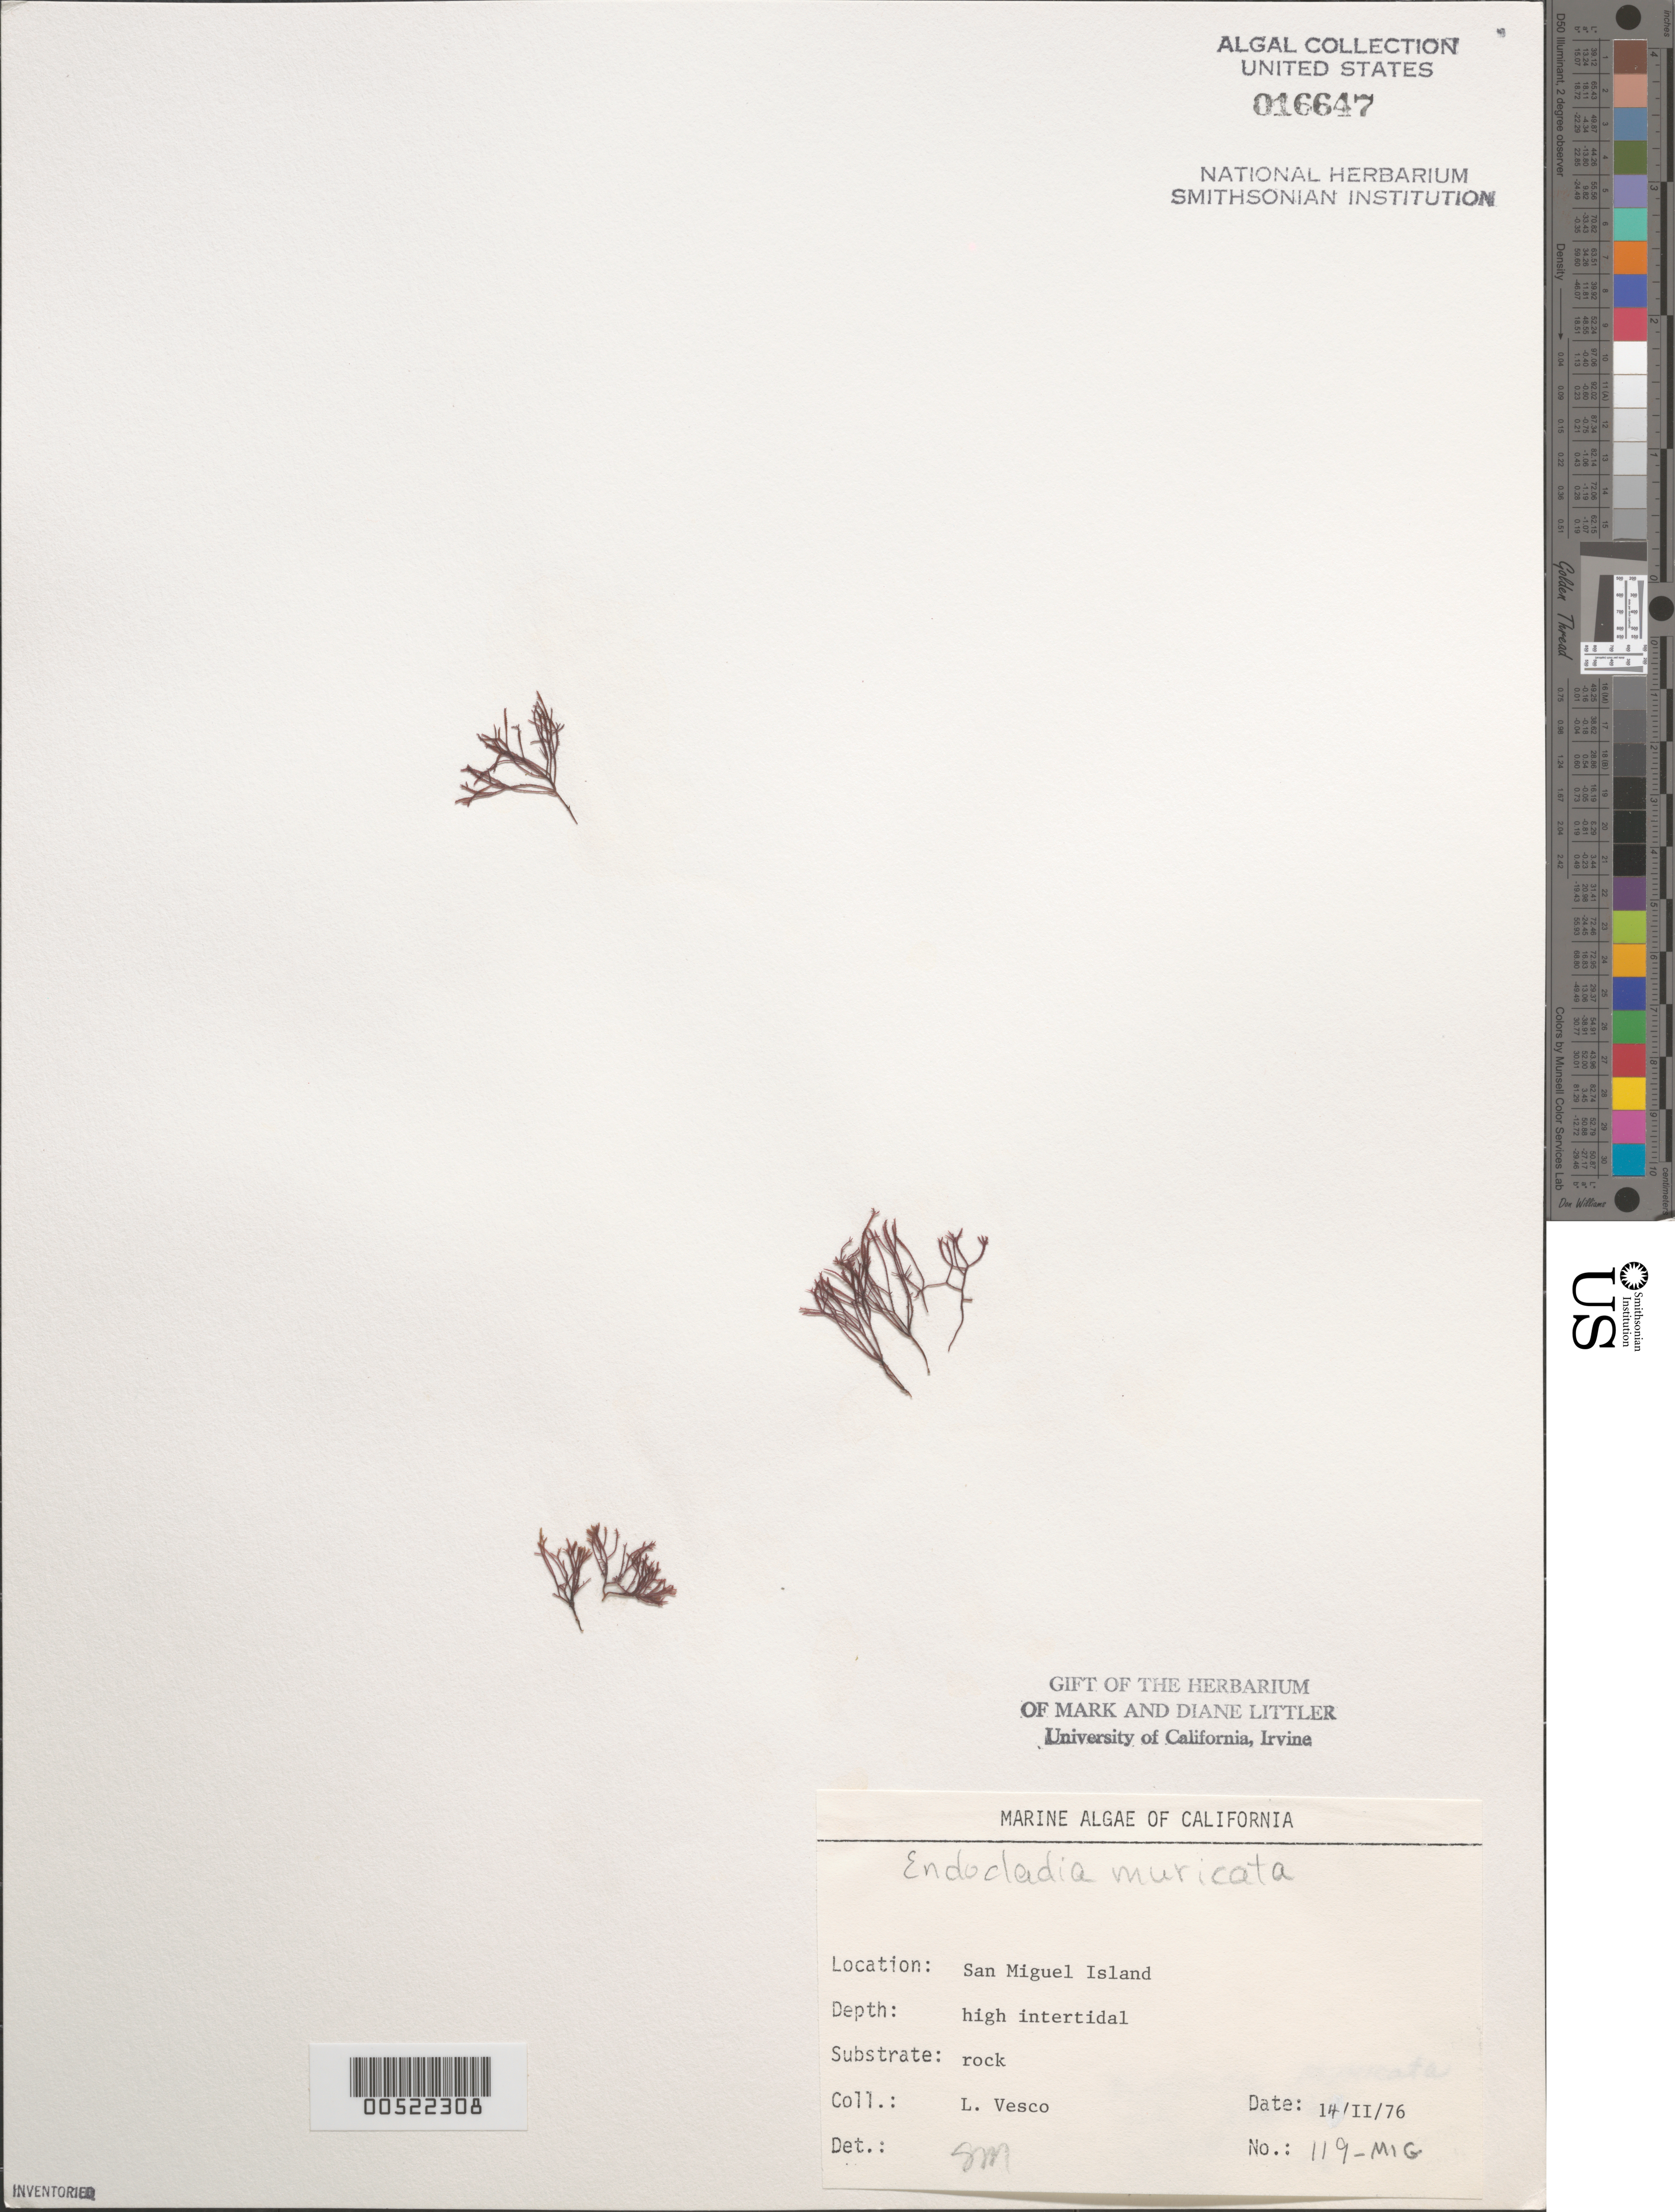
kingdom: Plantae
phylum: Rhodophyta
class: Florideophyceae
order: Gigartinales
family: Endocladiaceae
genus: Endocladia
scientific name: Endocladia muricata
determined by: Murray, S. N.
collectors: L. Vesco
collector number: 119-mig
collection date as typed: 14 Feb 1976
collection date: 1976-02-14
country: United States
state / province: California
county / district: Santa Barbara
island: San Miguel Island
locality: Cuyler Harbor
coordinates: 34 02'55"N, 120 20'08"W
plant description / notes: BLM-SOCALBIGHT Rocky Intertidal Survey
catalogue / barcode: US 16647